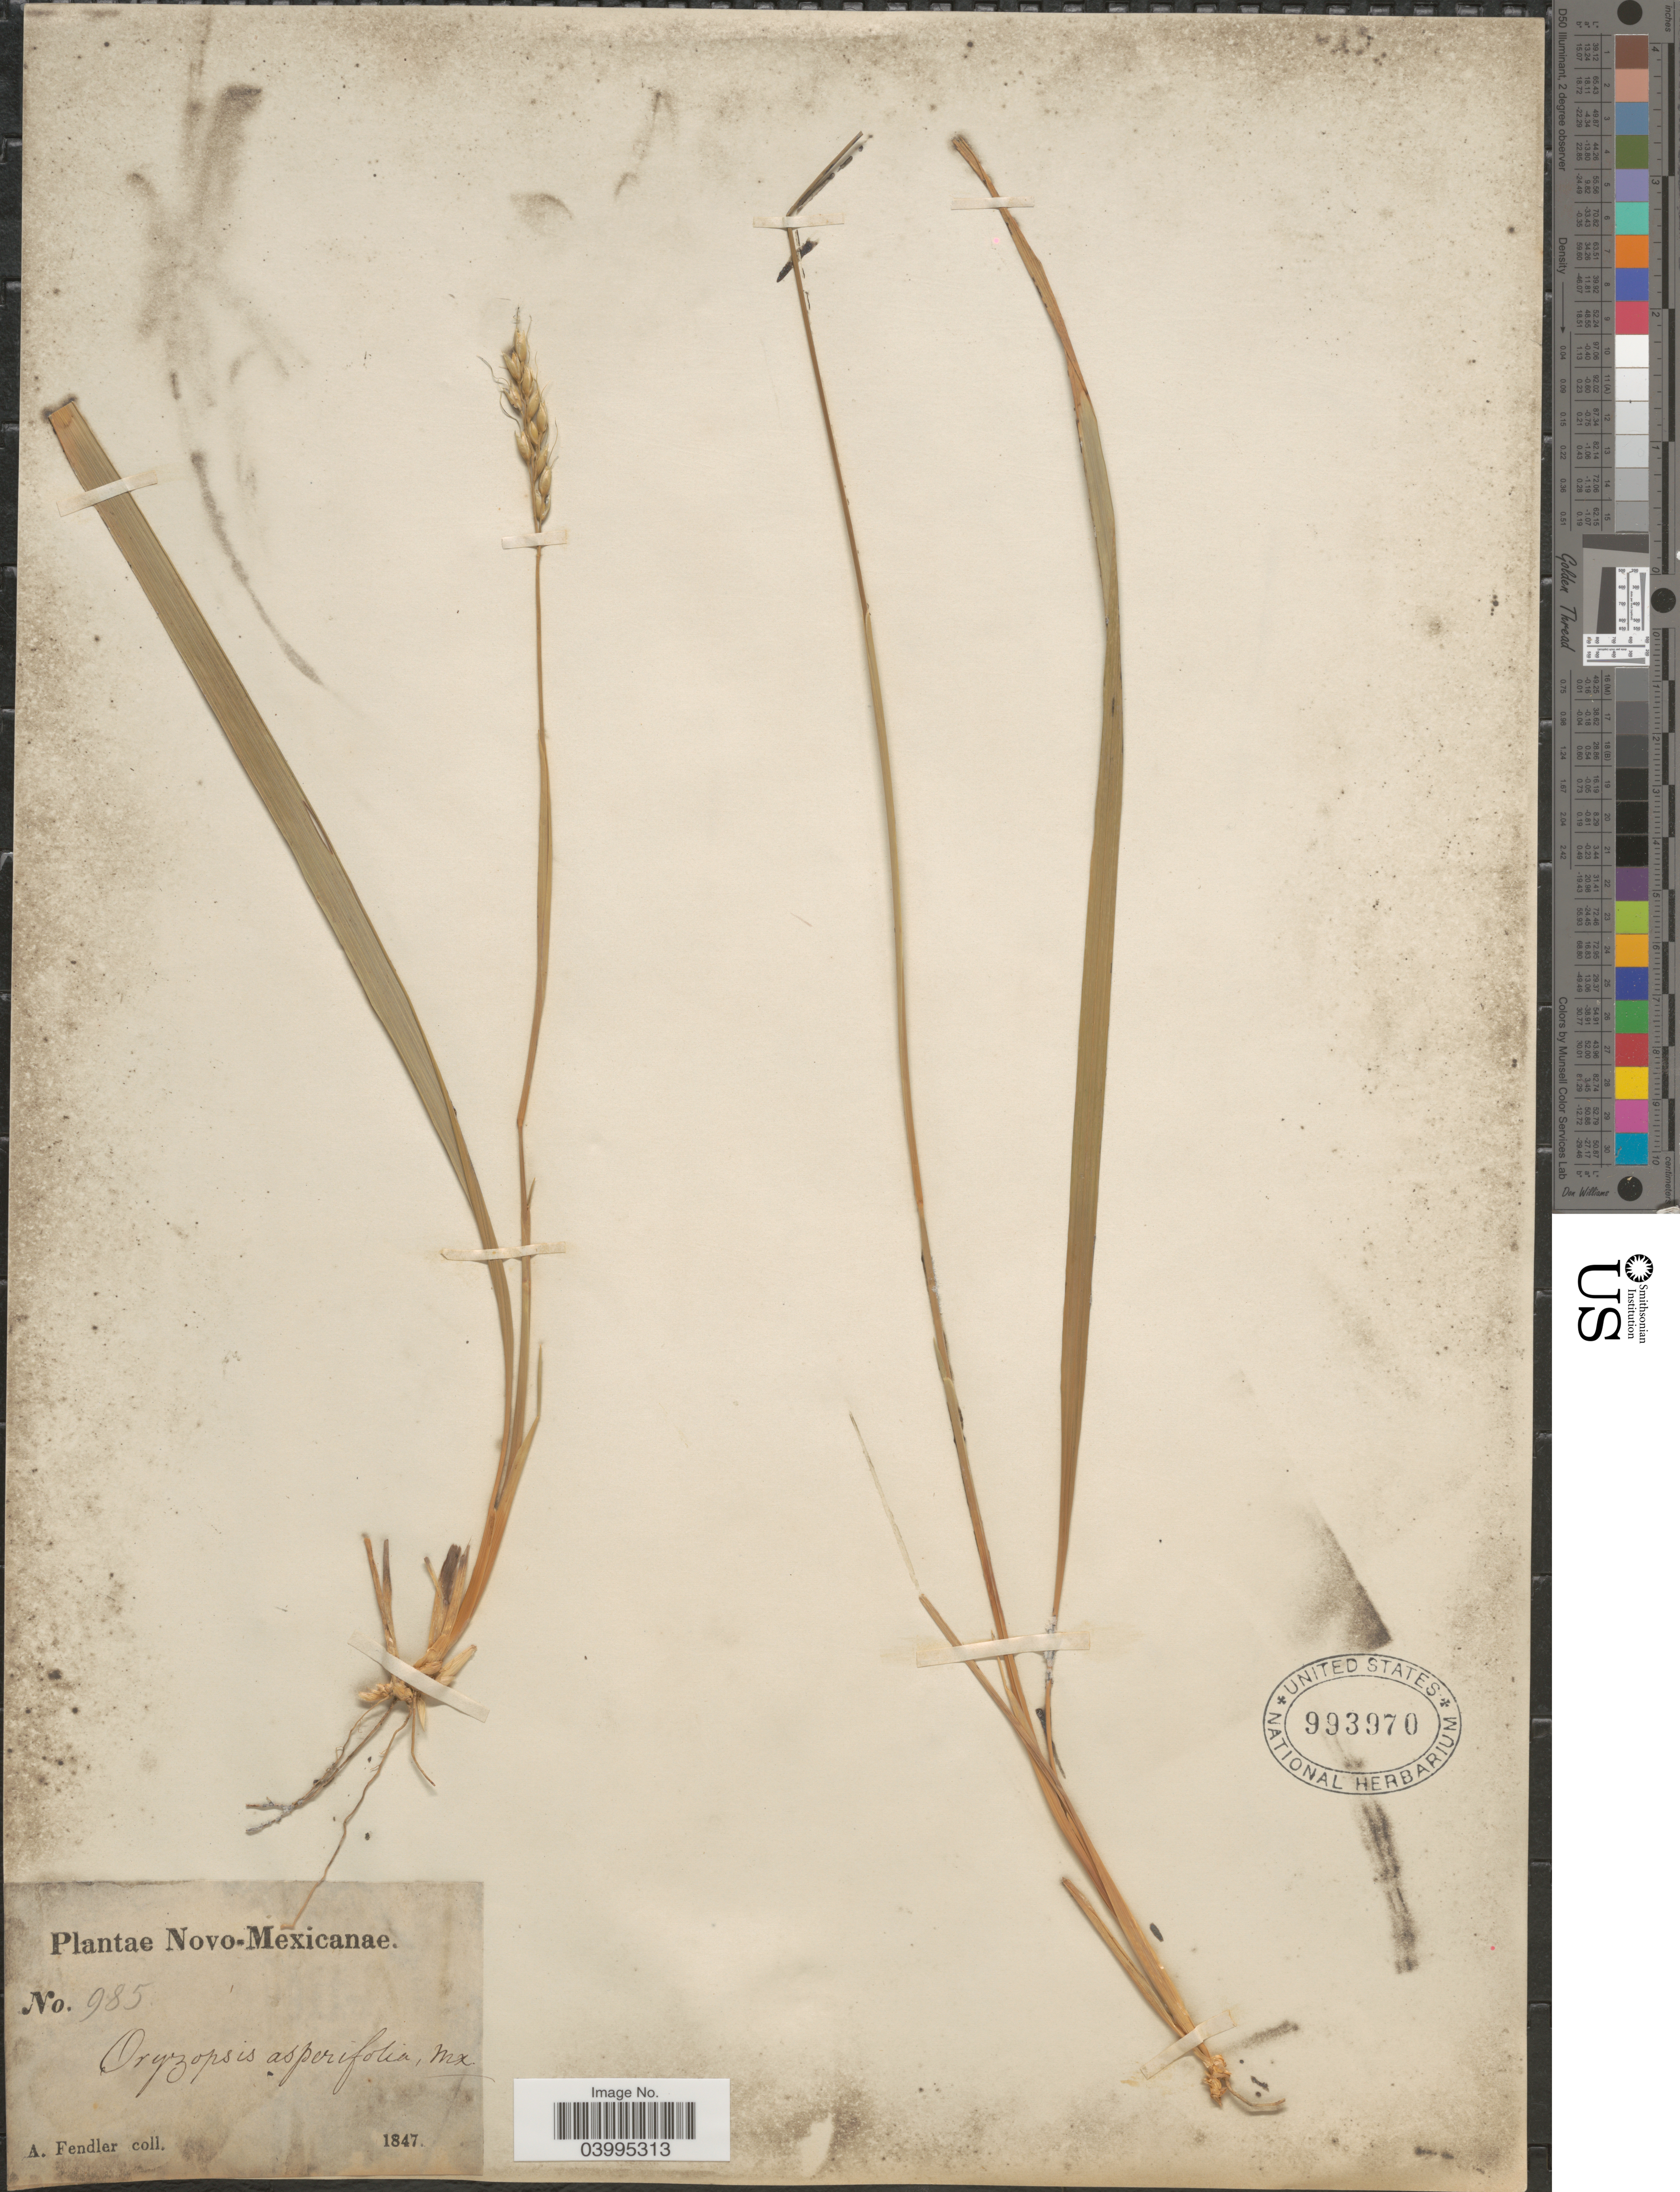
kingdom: Plantae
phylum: Tracheophyta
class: Liliopsida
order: Poales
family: Poaceae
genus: Oryzopsis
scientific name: Oryzopsis asperifolia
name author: Michx.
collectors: A. Fendler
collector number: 985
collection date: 1847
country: United States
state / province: New Mexico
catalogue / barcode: US 993970